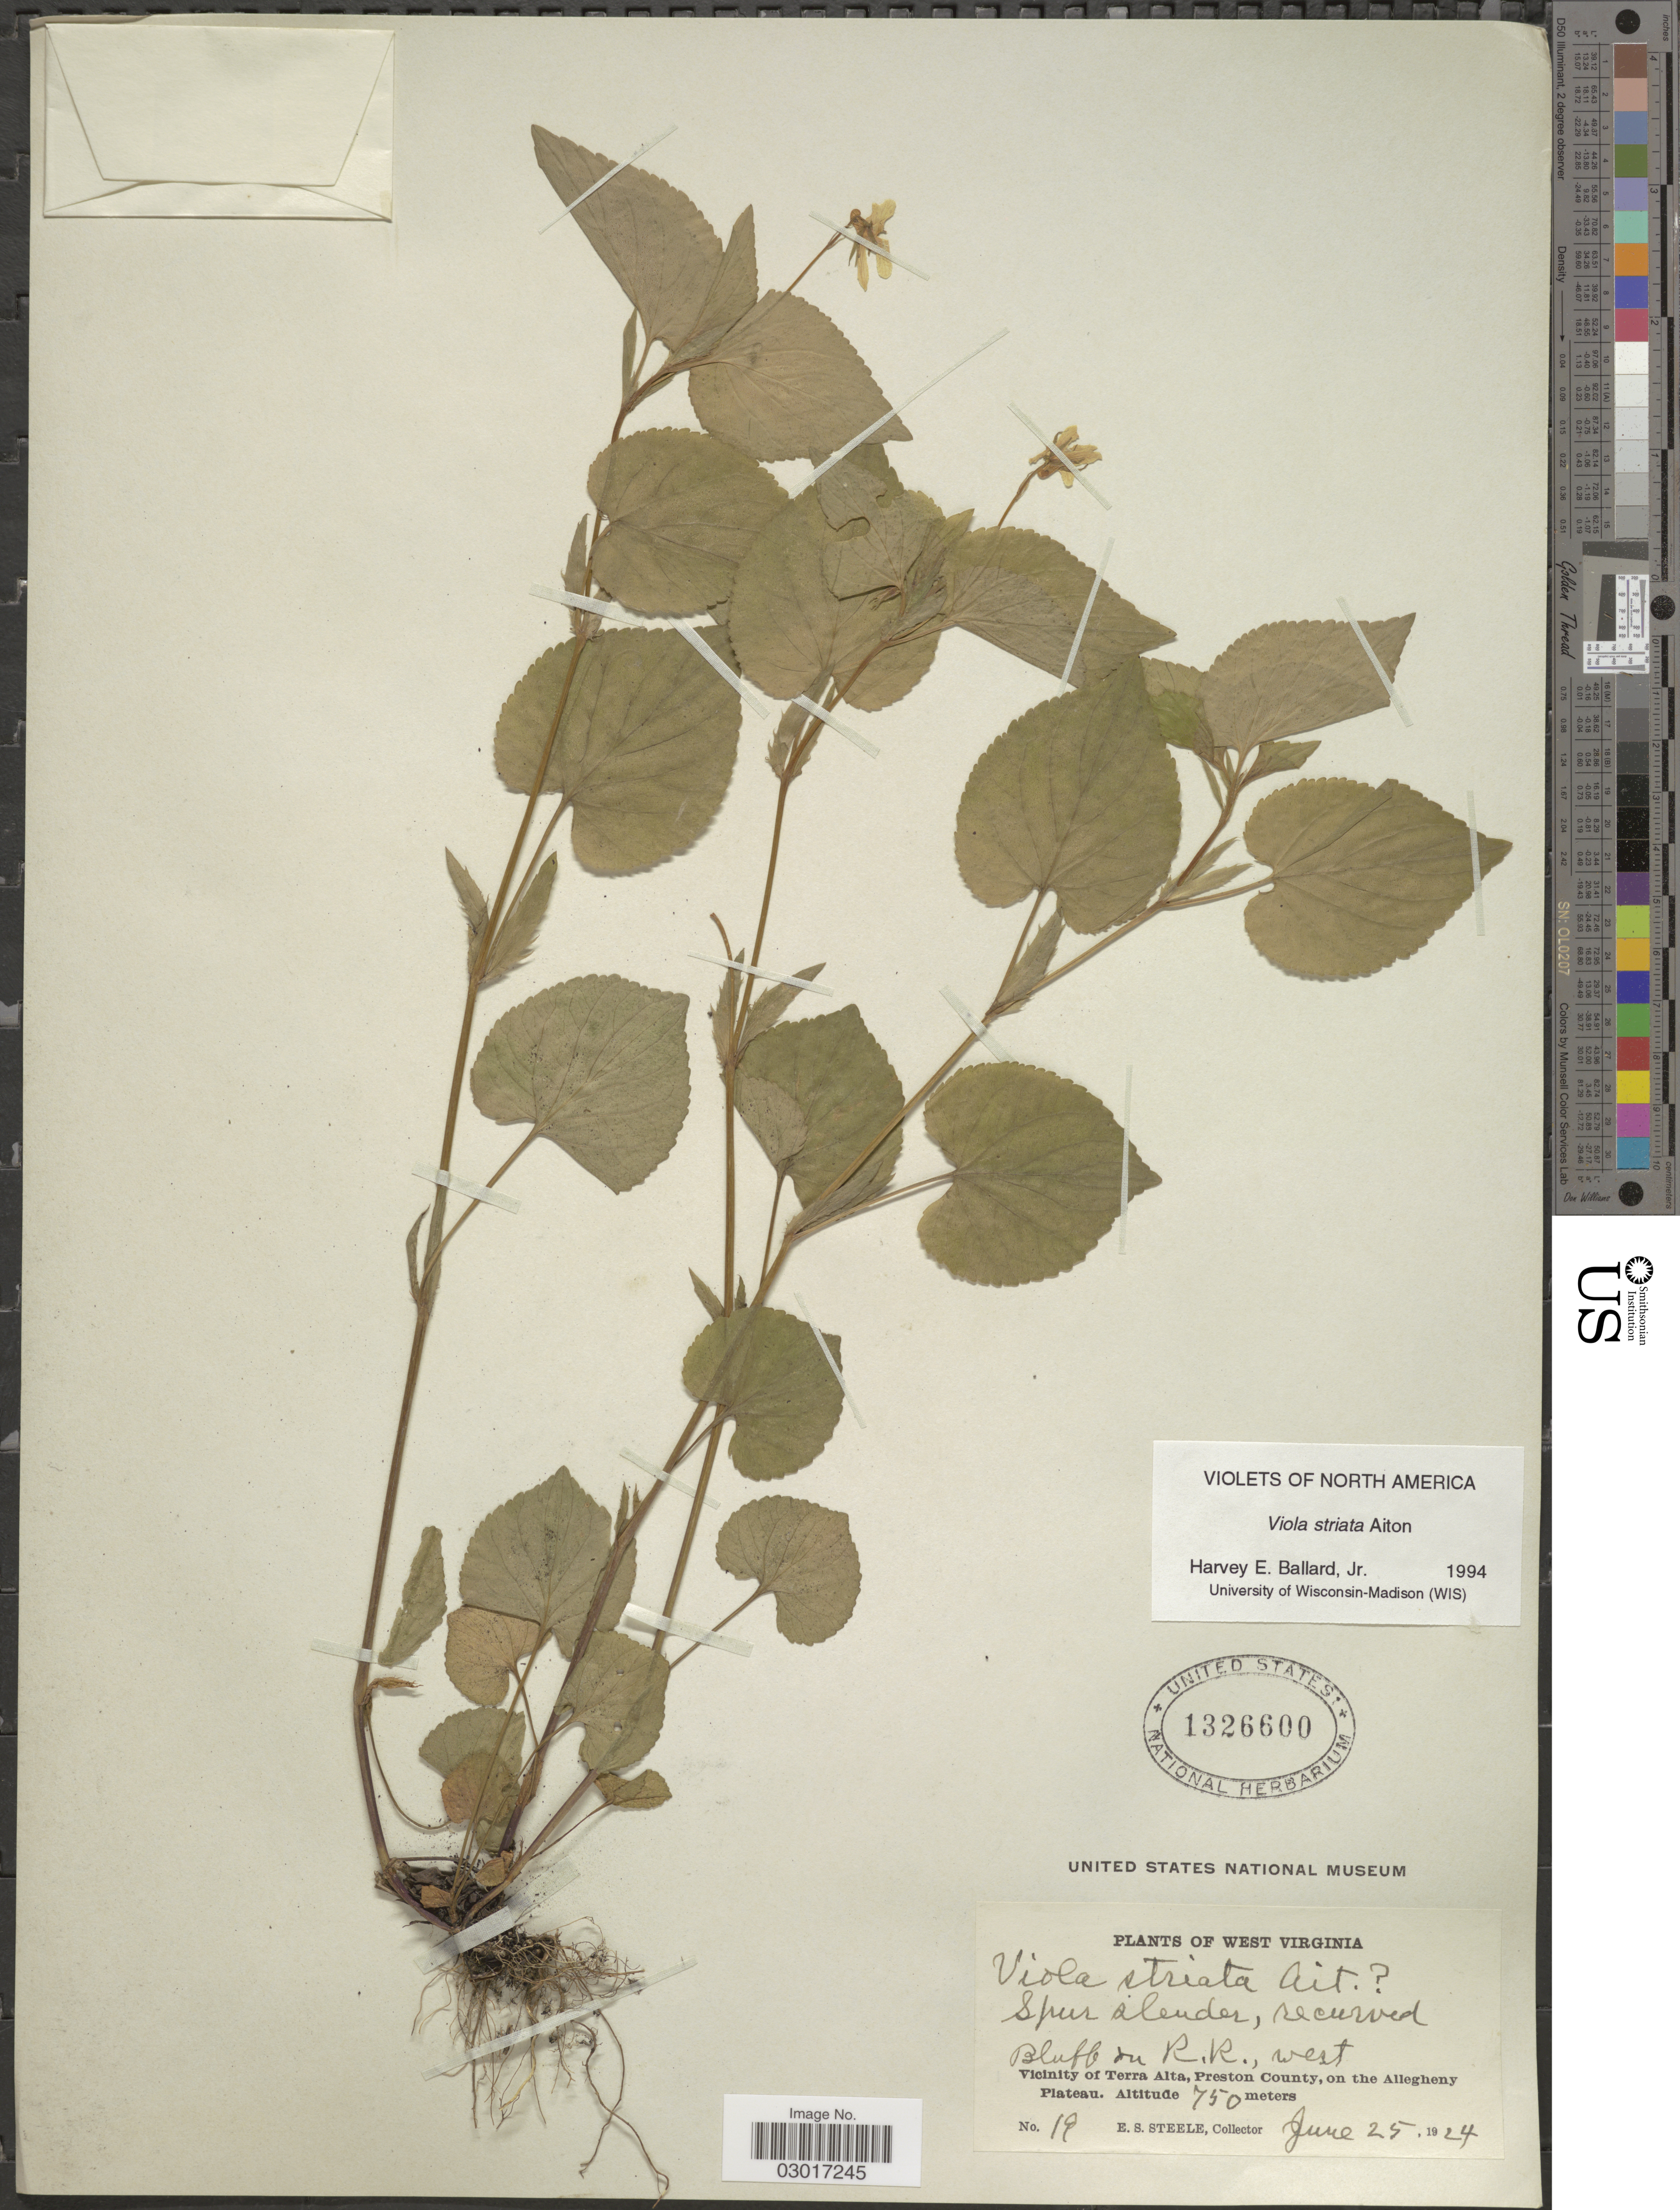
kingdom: Plantae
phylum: Tracheophyta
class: Magnoliopsida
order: Malpighiales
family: Violaceae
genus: Viola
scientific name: Viola striata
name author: Aiton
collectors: E. Steele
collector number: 19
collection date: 1924-06-25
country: United States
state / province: West Virginia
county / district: Preston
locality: Bluff on R.R., west. Vicinity of Terra Alta, Preston County, on the Allegheny Plateau.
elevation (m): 750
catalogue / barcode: US 1326600